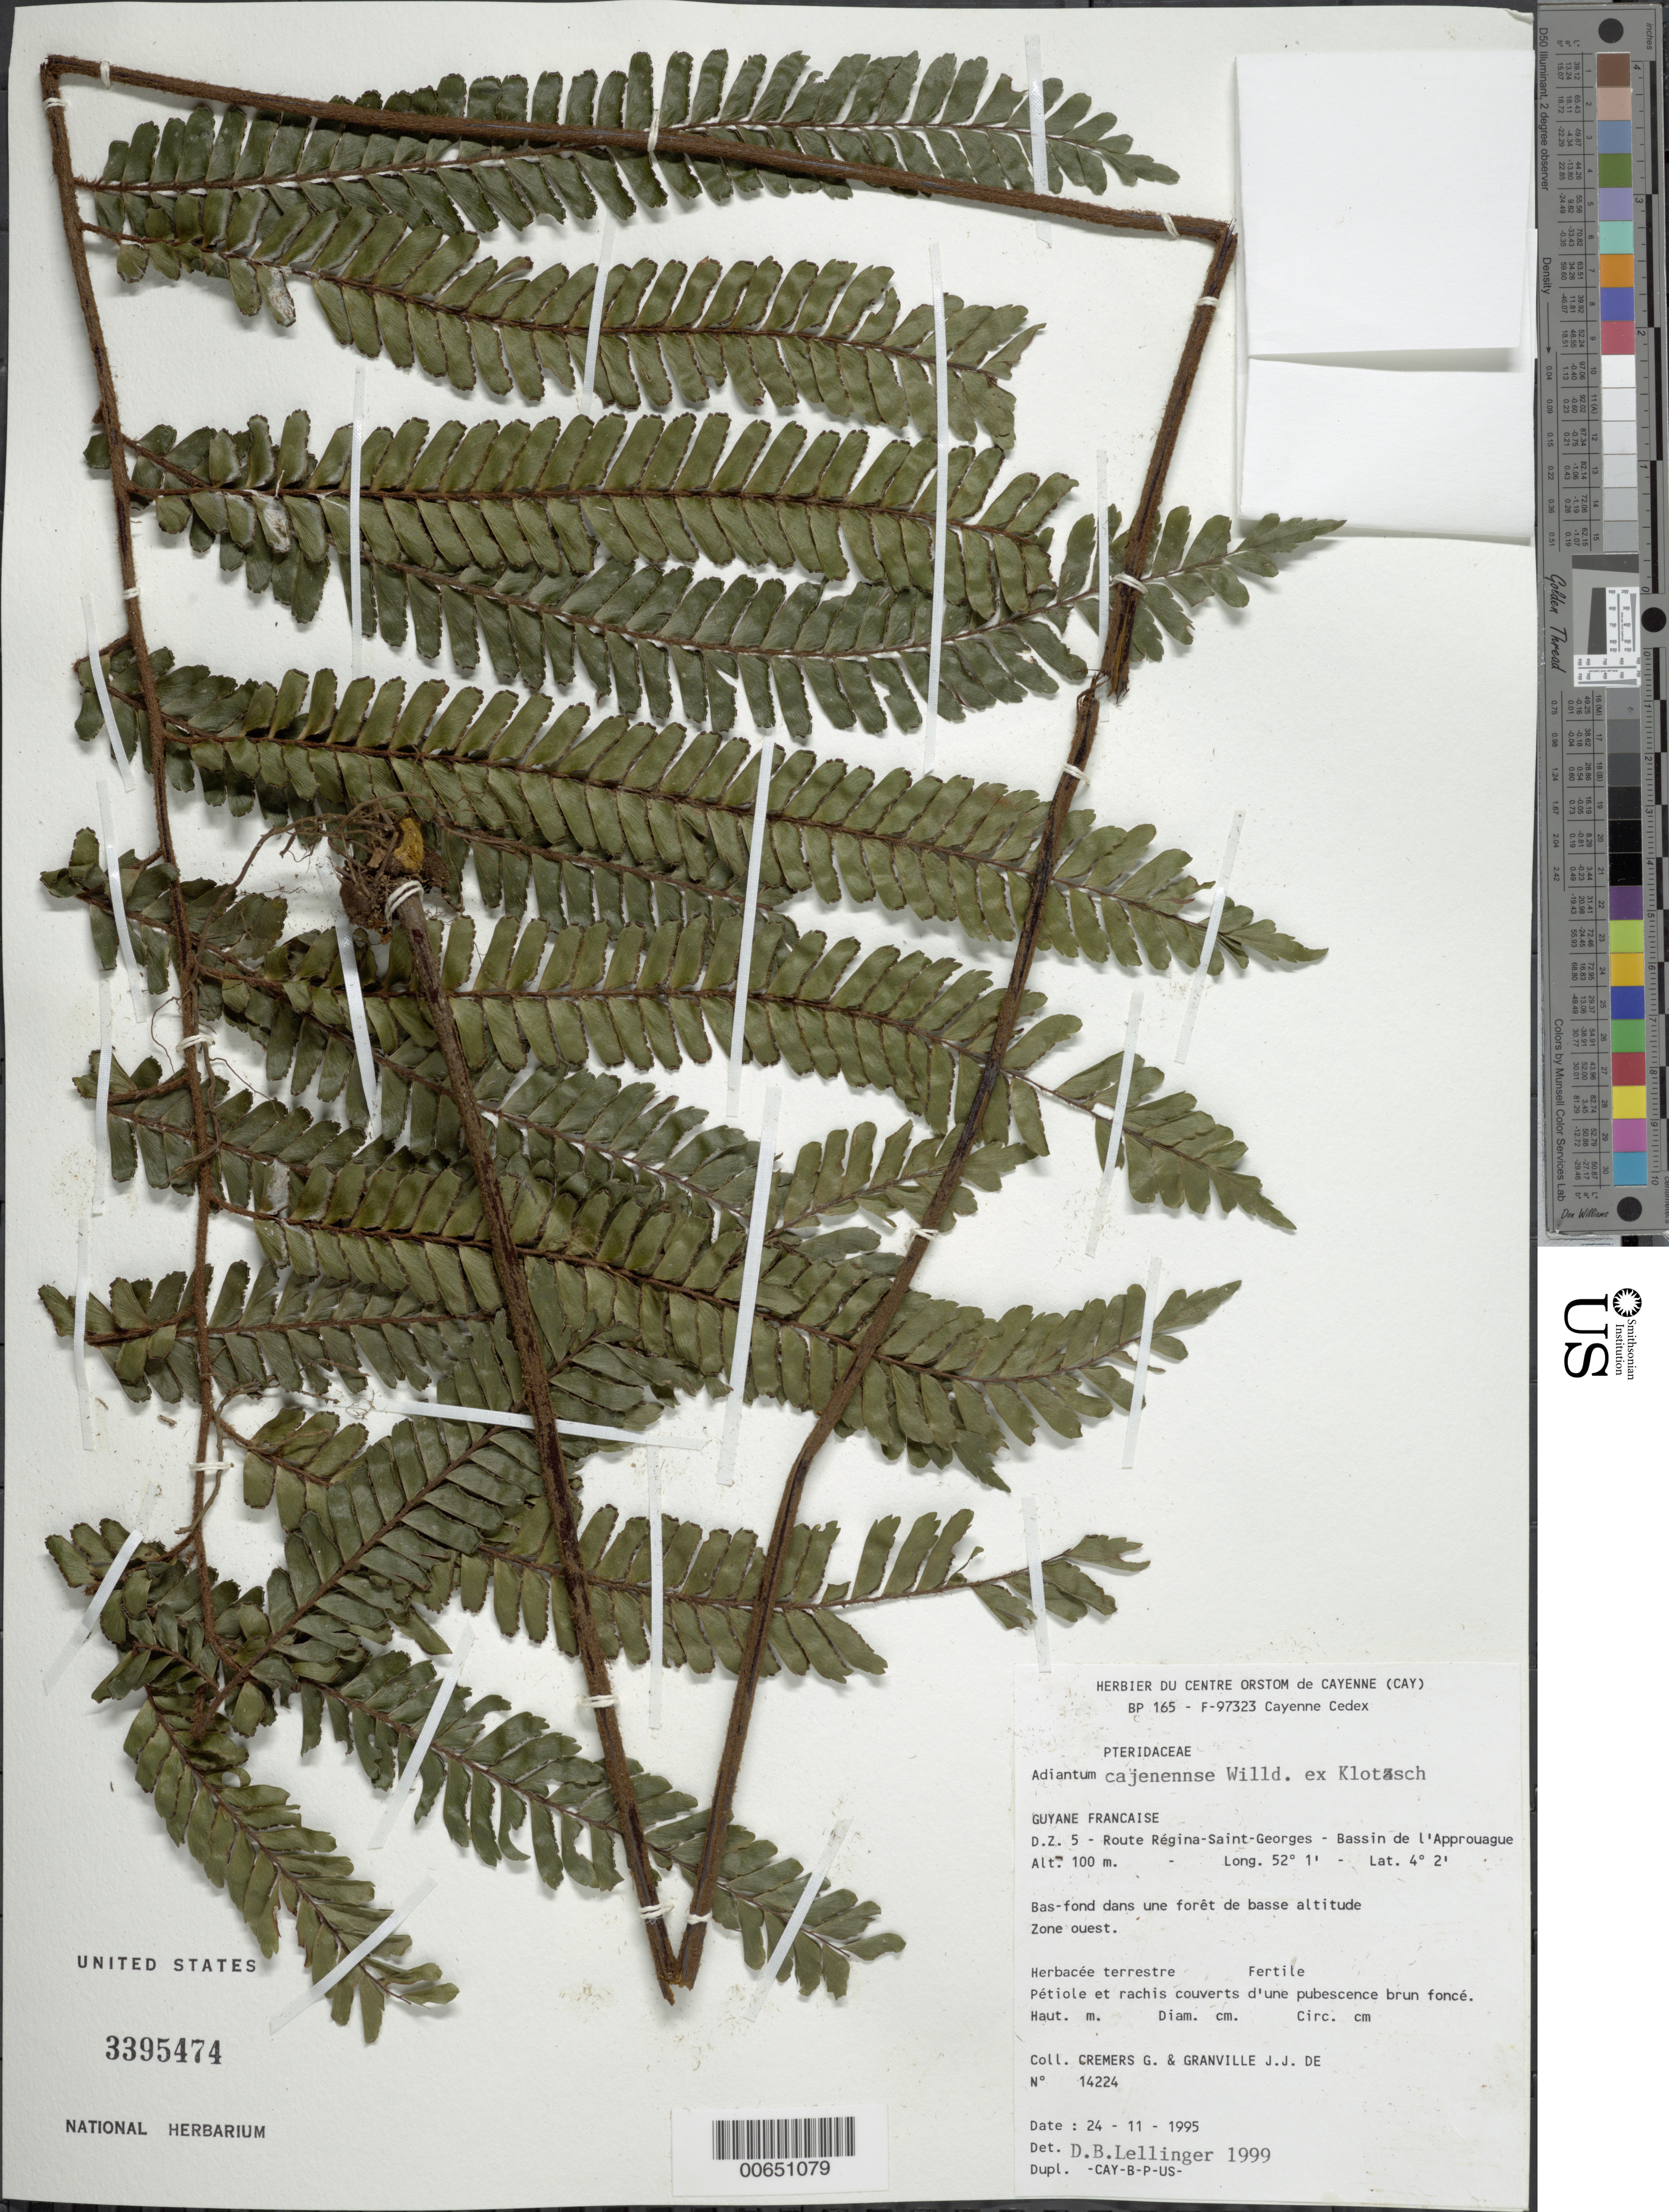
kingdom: Plantae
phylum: Tracheophyta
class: Polypodiopsida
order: Polypodiales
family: Pteridaceae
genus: Adiantum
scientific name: Adiantum cajennense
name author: Willd. ex Klotzsch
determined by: Lellinger, David B., (BOT), Smithsonian Institution - National Museum of Natural History (UNITED STATES)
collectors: G. Cremers & J.-J. de Granville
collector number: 14224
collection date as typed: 24-Nov-95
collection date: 1995-11-24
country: French Guiana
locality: Route Regina-Saint-Georges, D.Z. 5, Bassin de l'Approuague, zone ouest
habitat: Bas-fond dans une foret de basse altitude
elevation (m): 100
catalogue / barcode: US 3395474